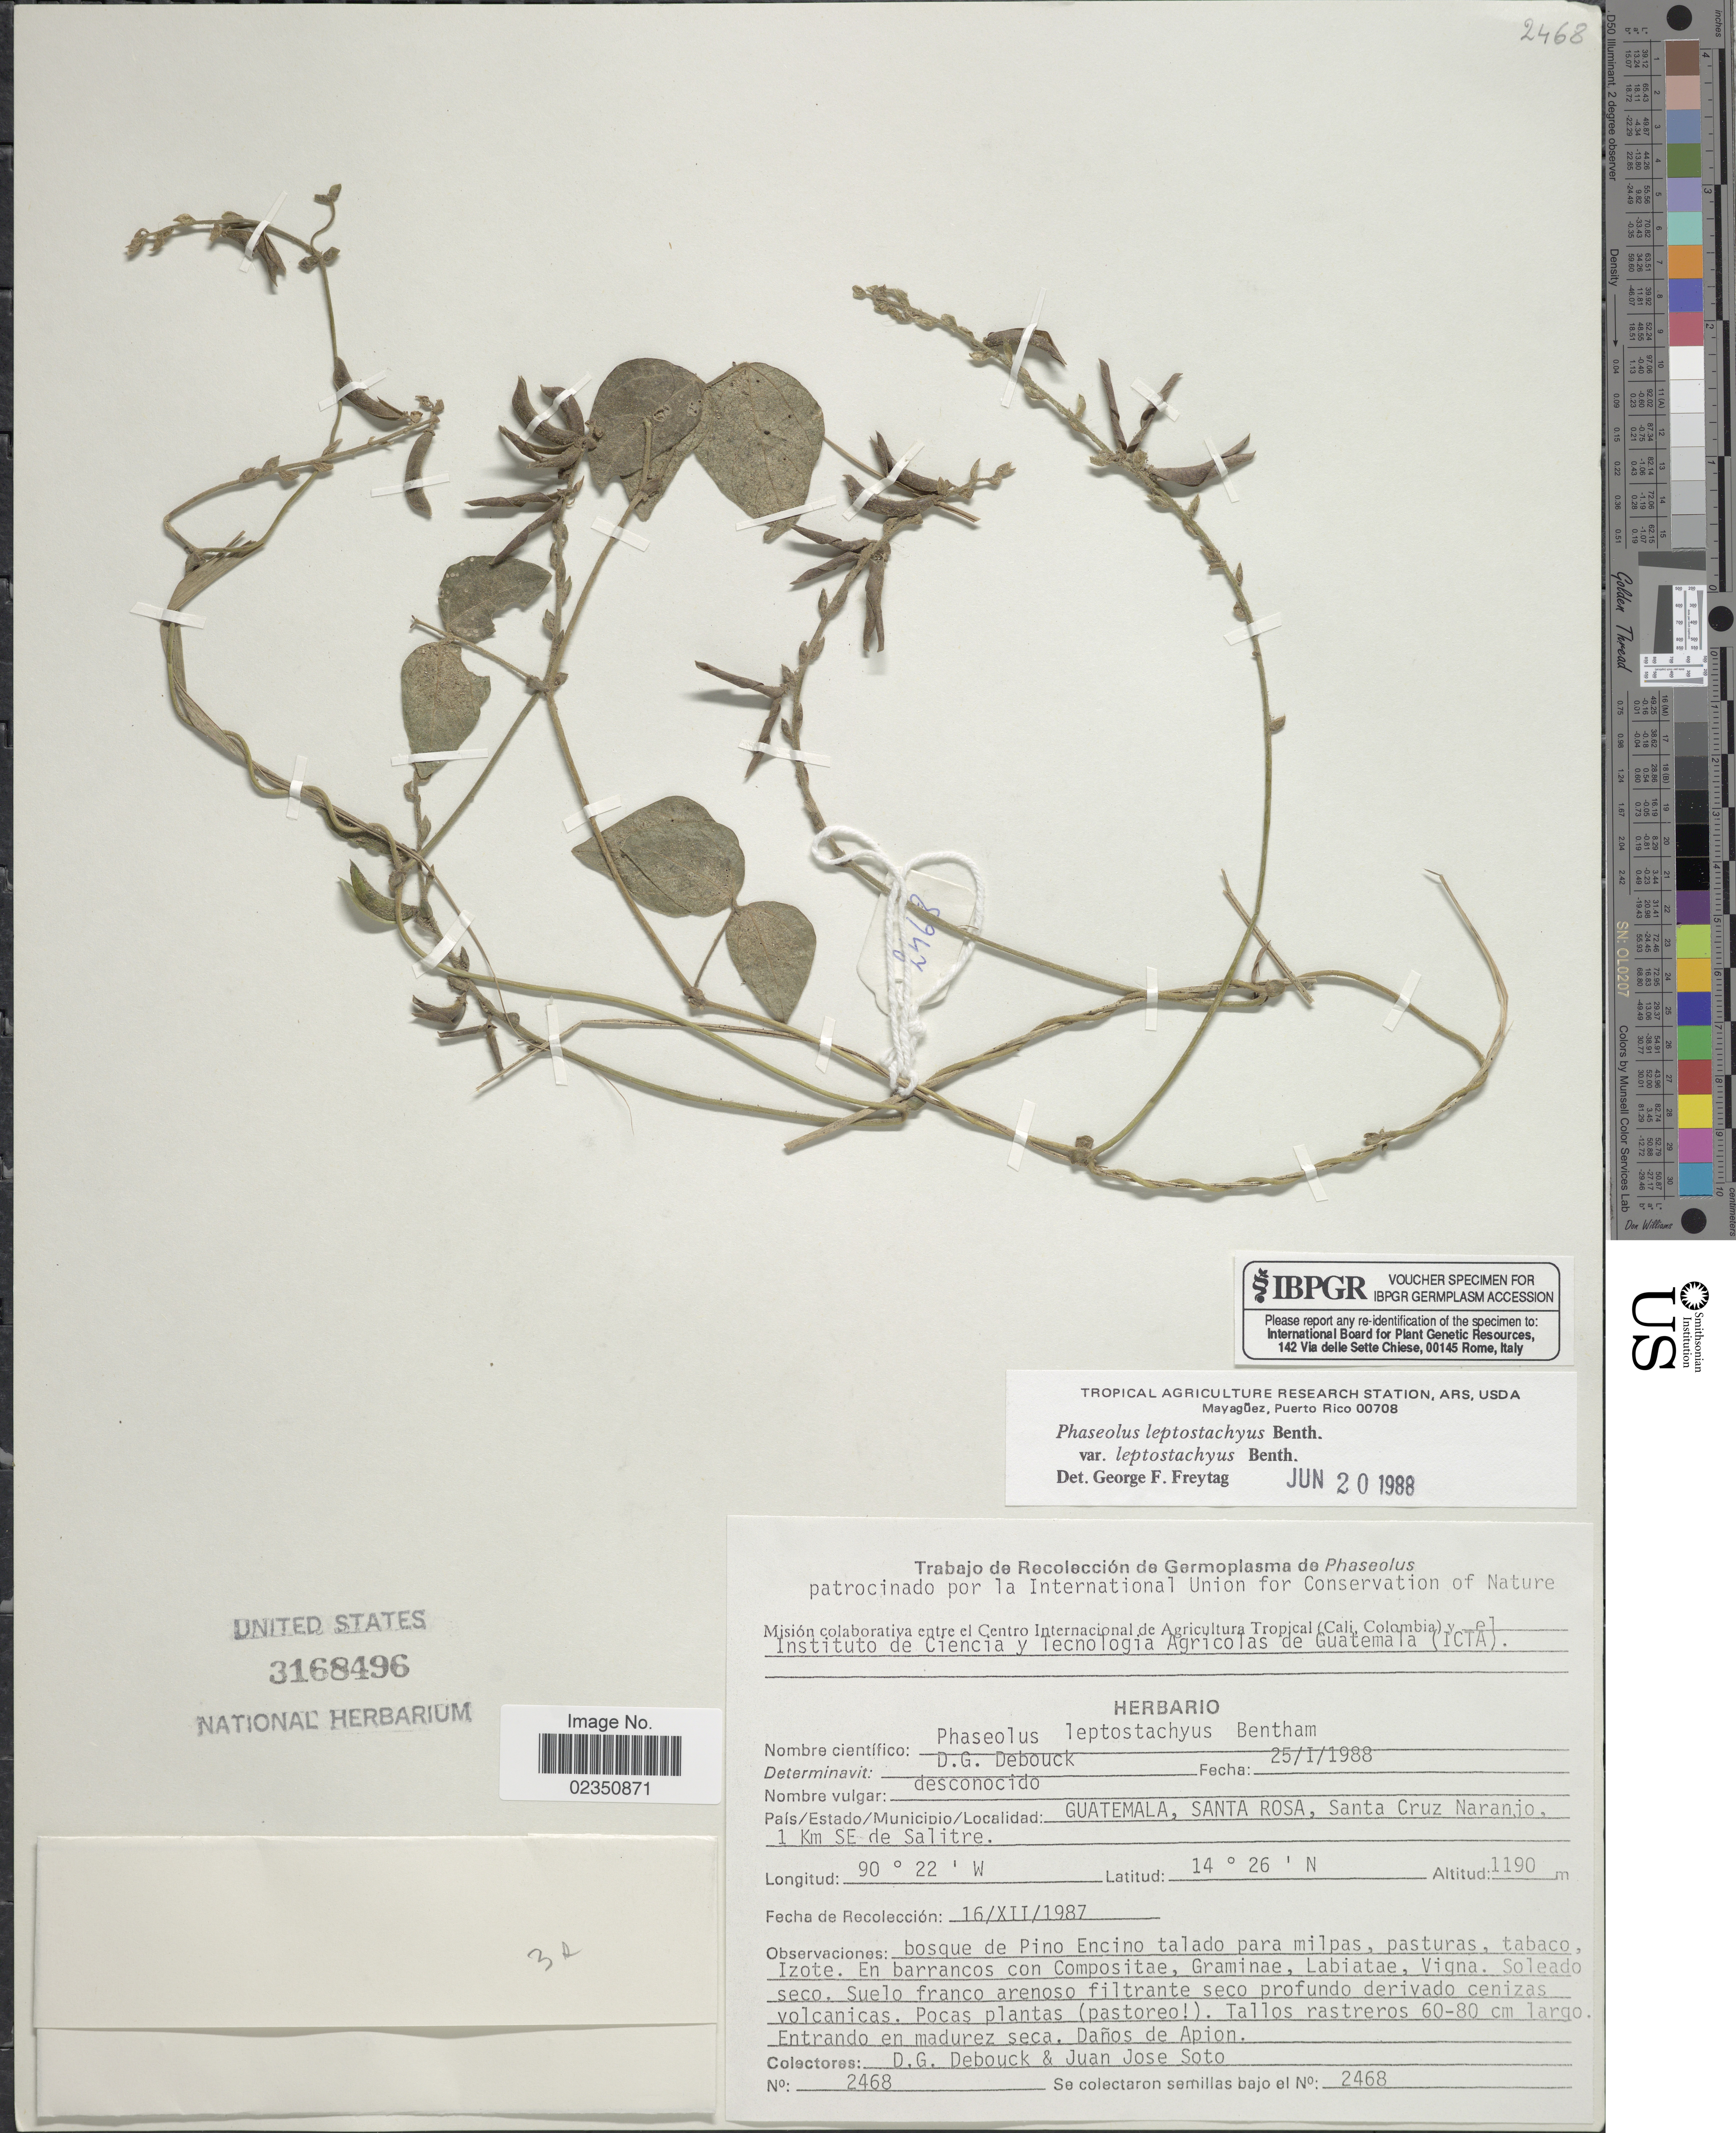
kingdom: Plantae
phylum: Tracheophyta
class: Magnoliopsida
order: Fabales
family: Fabaceae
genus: Phaseolus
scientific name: Phaseolus leptostachyus var. leptostachyus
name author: Benth.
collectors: D. Debouck & J. Soto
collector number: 2468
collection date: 1987-12-16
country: Guatemala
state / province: Santa Rosa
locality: Santa Cruz Naranjo, 1 km SE de Salitre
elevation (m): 1190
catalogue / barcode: US 3168496